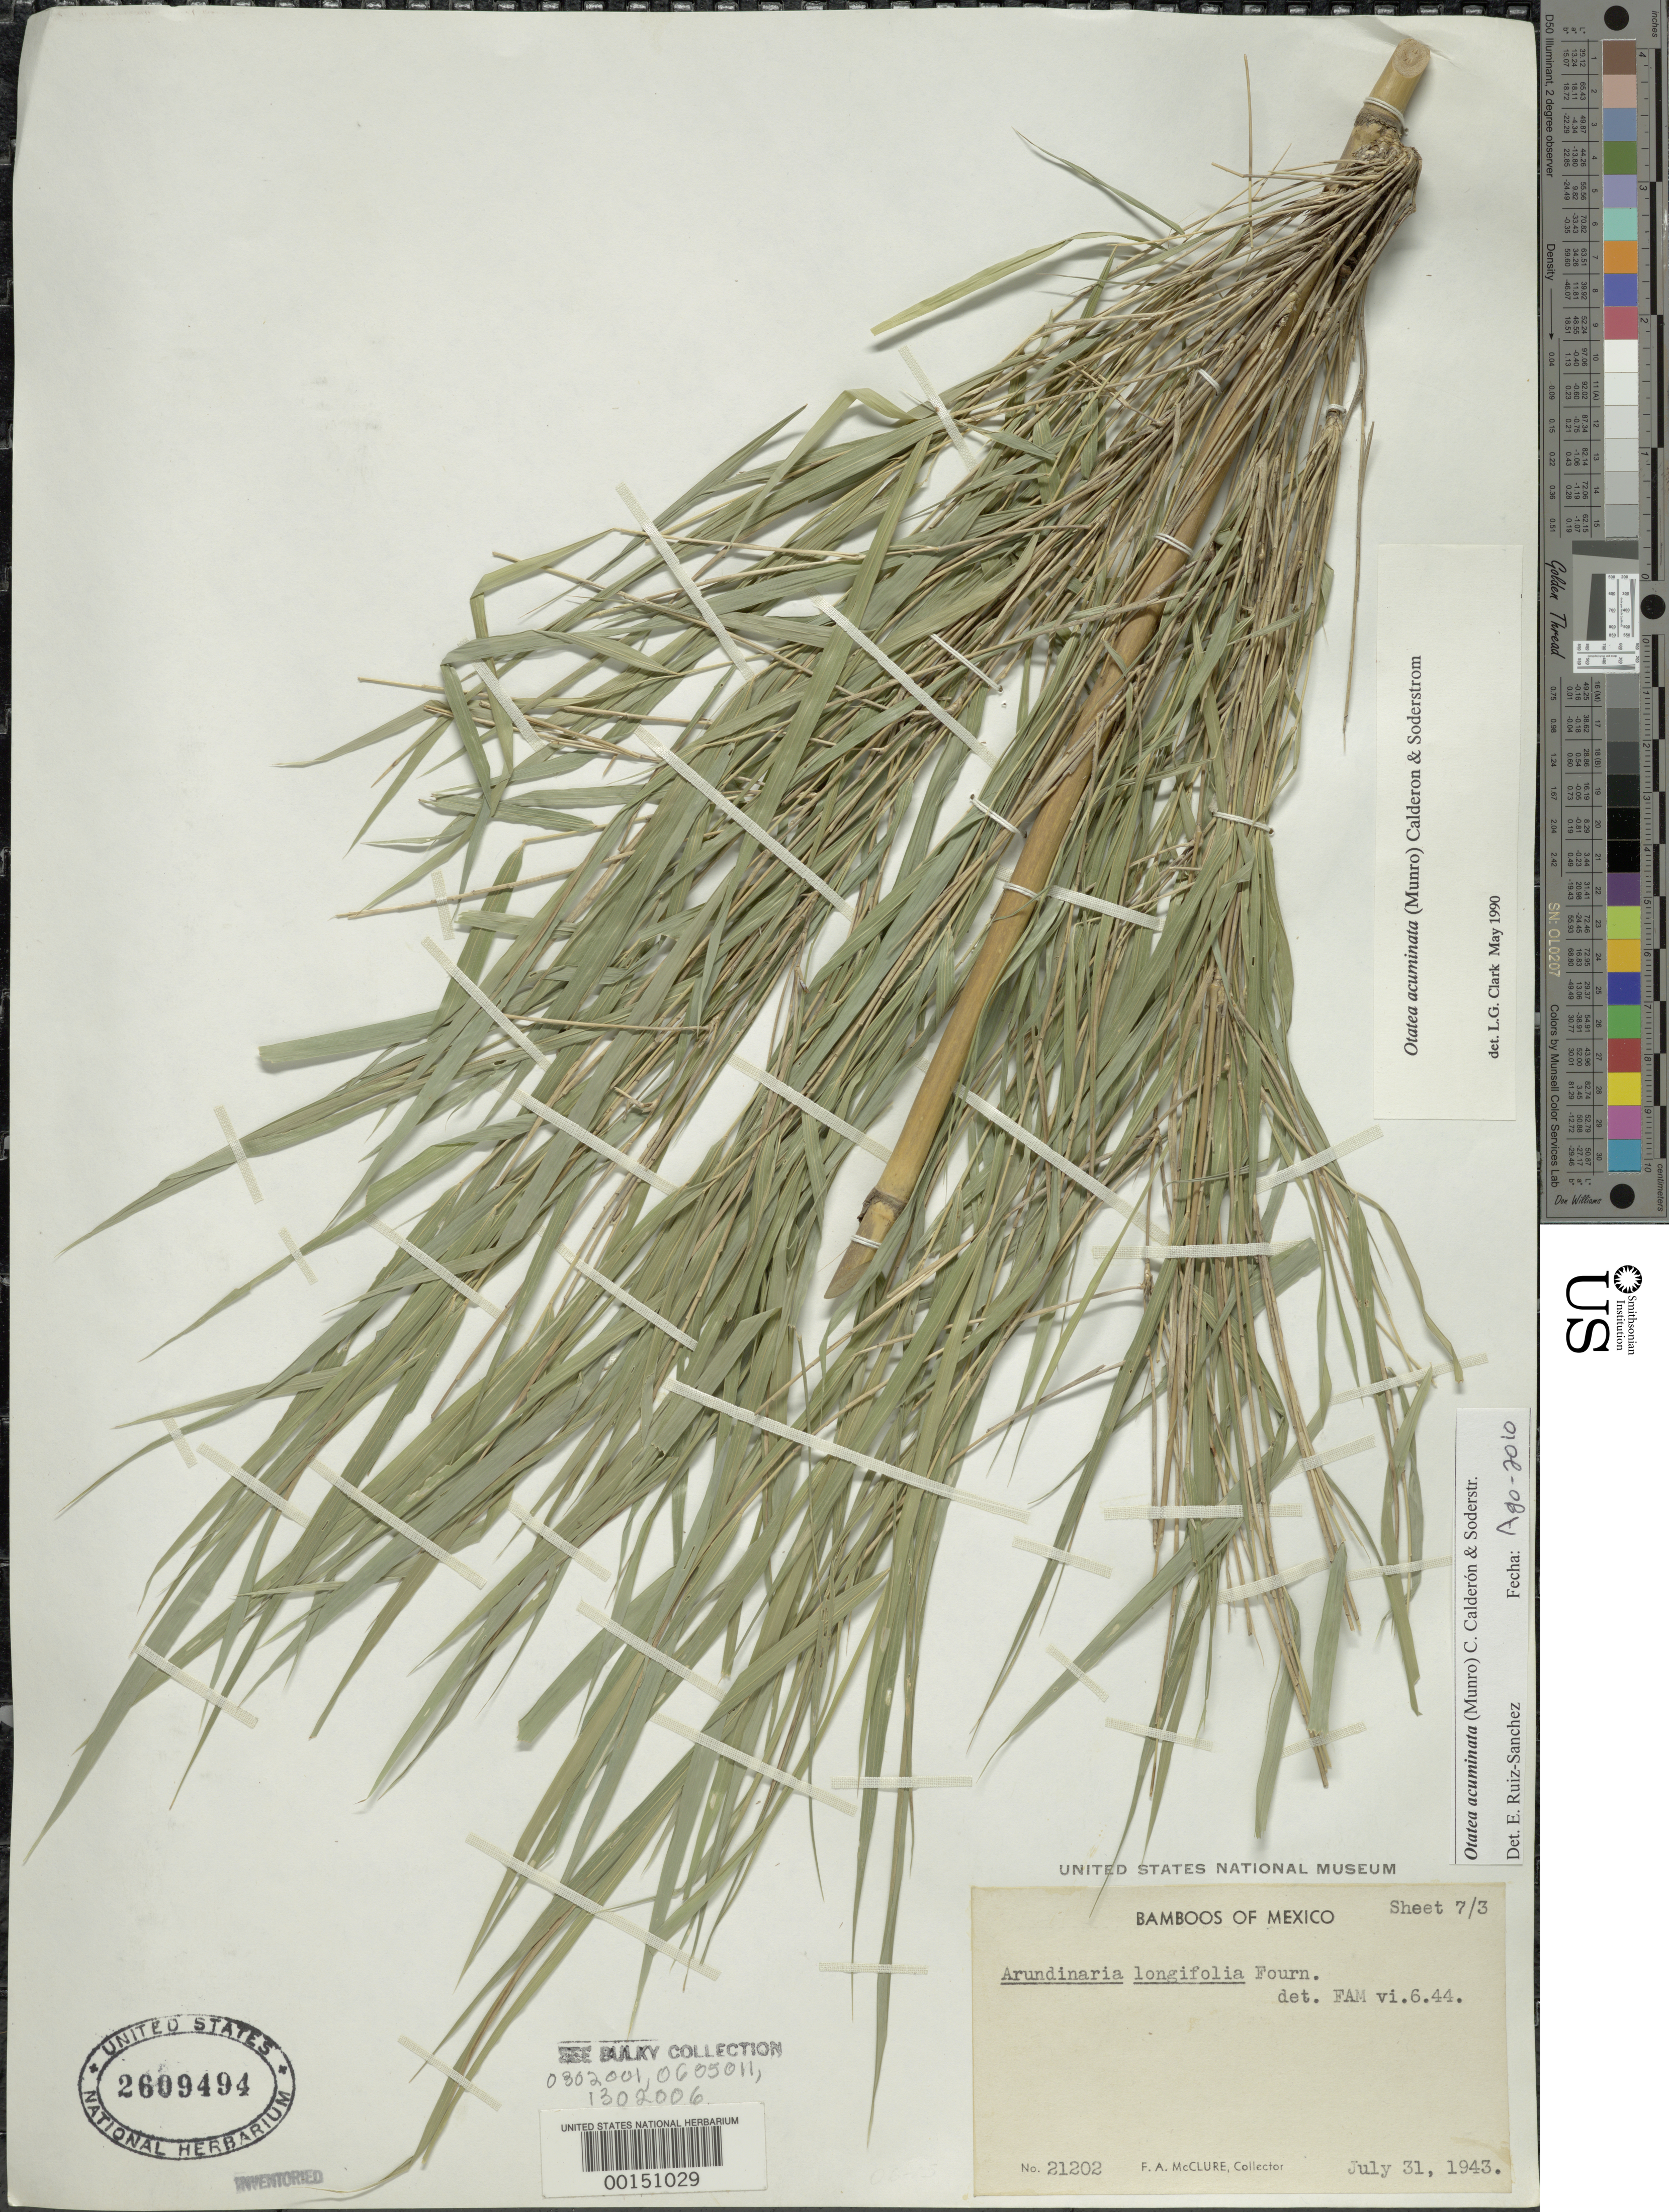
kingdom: Plantae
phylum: Tracheophyta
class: Liliopsida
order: Poales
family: Poaceae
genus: Otatea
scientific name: Otatea acuminata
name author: (Munro) C. E. Calderón & Soderstr.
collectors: F. A. McClure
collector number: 21202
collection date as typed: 31 Jul 1943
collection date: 1943-07-31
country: Mexico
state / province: Jalisco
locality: Los Arboles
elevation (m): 366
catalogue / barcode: US 2609494